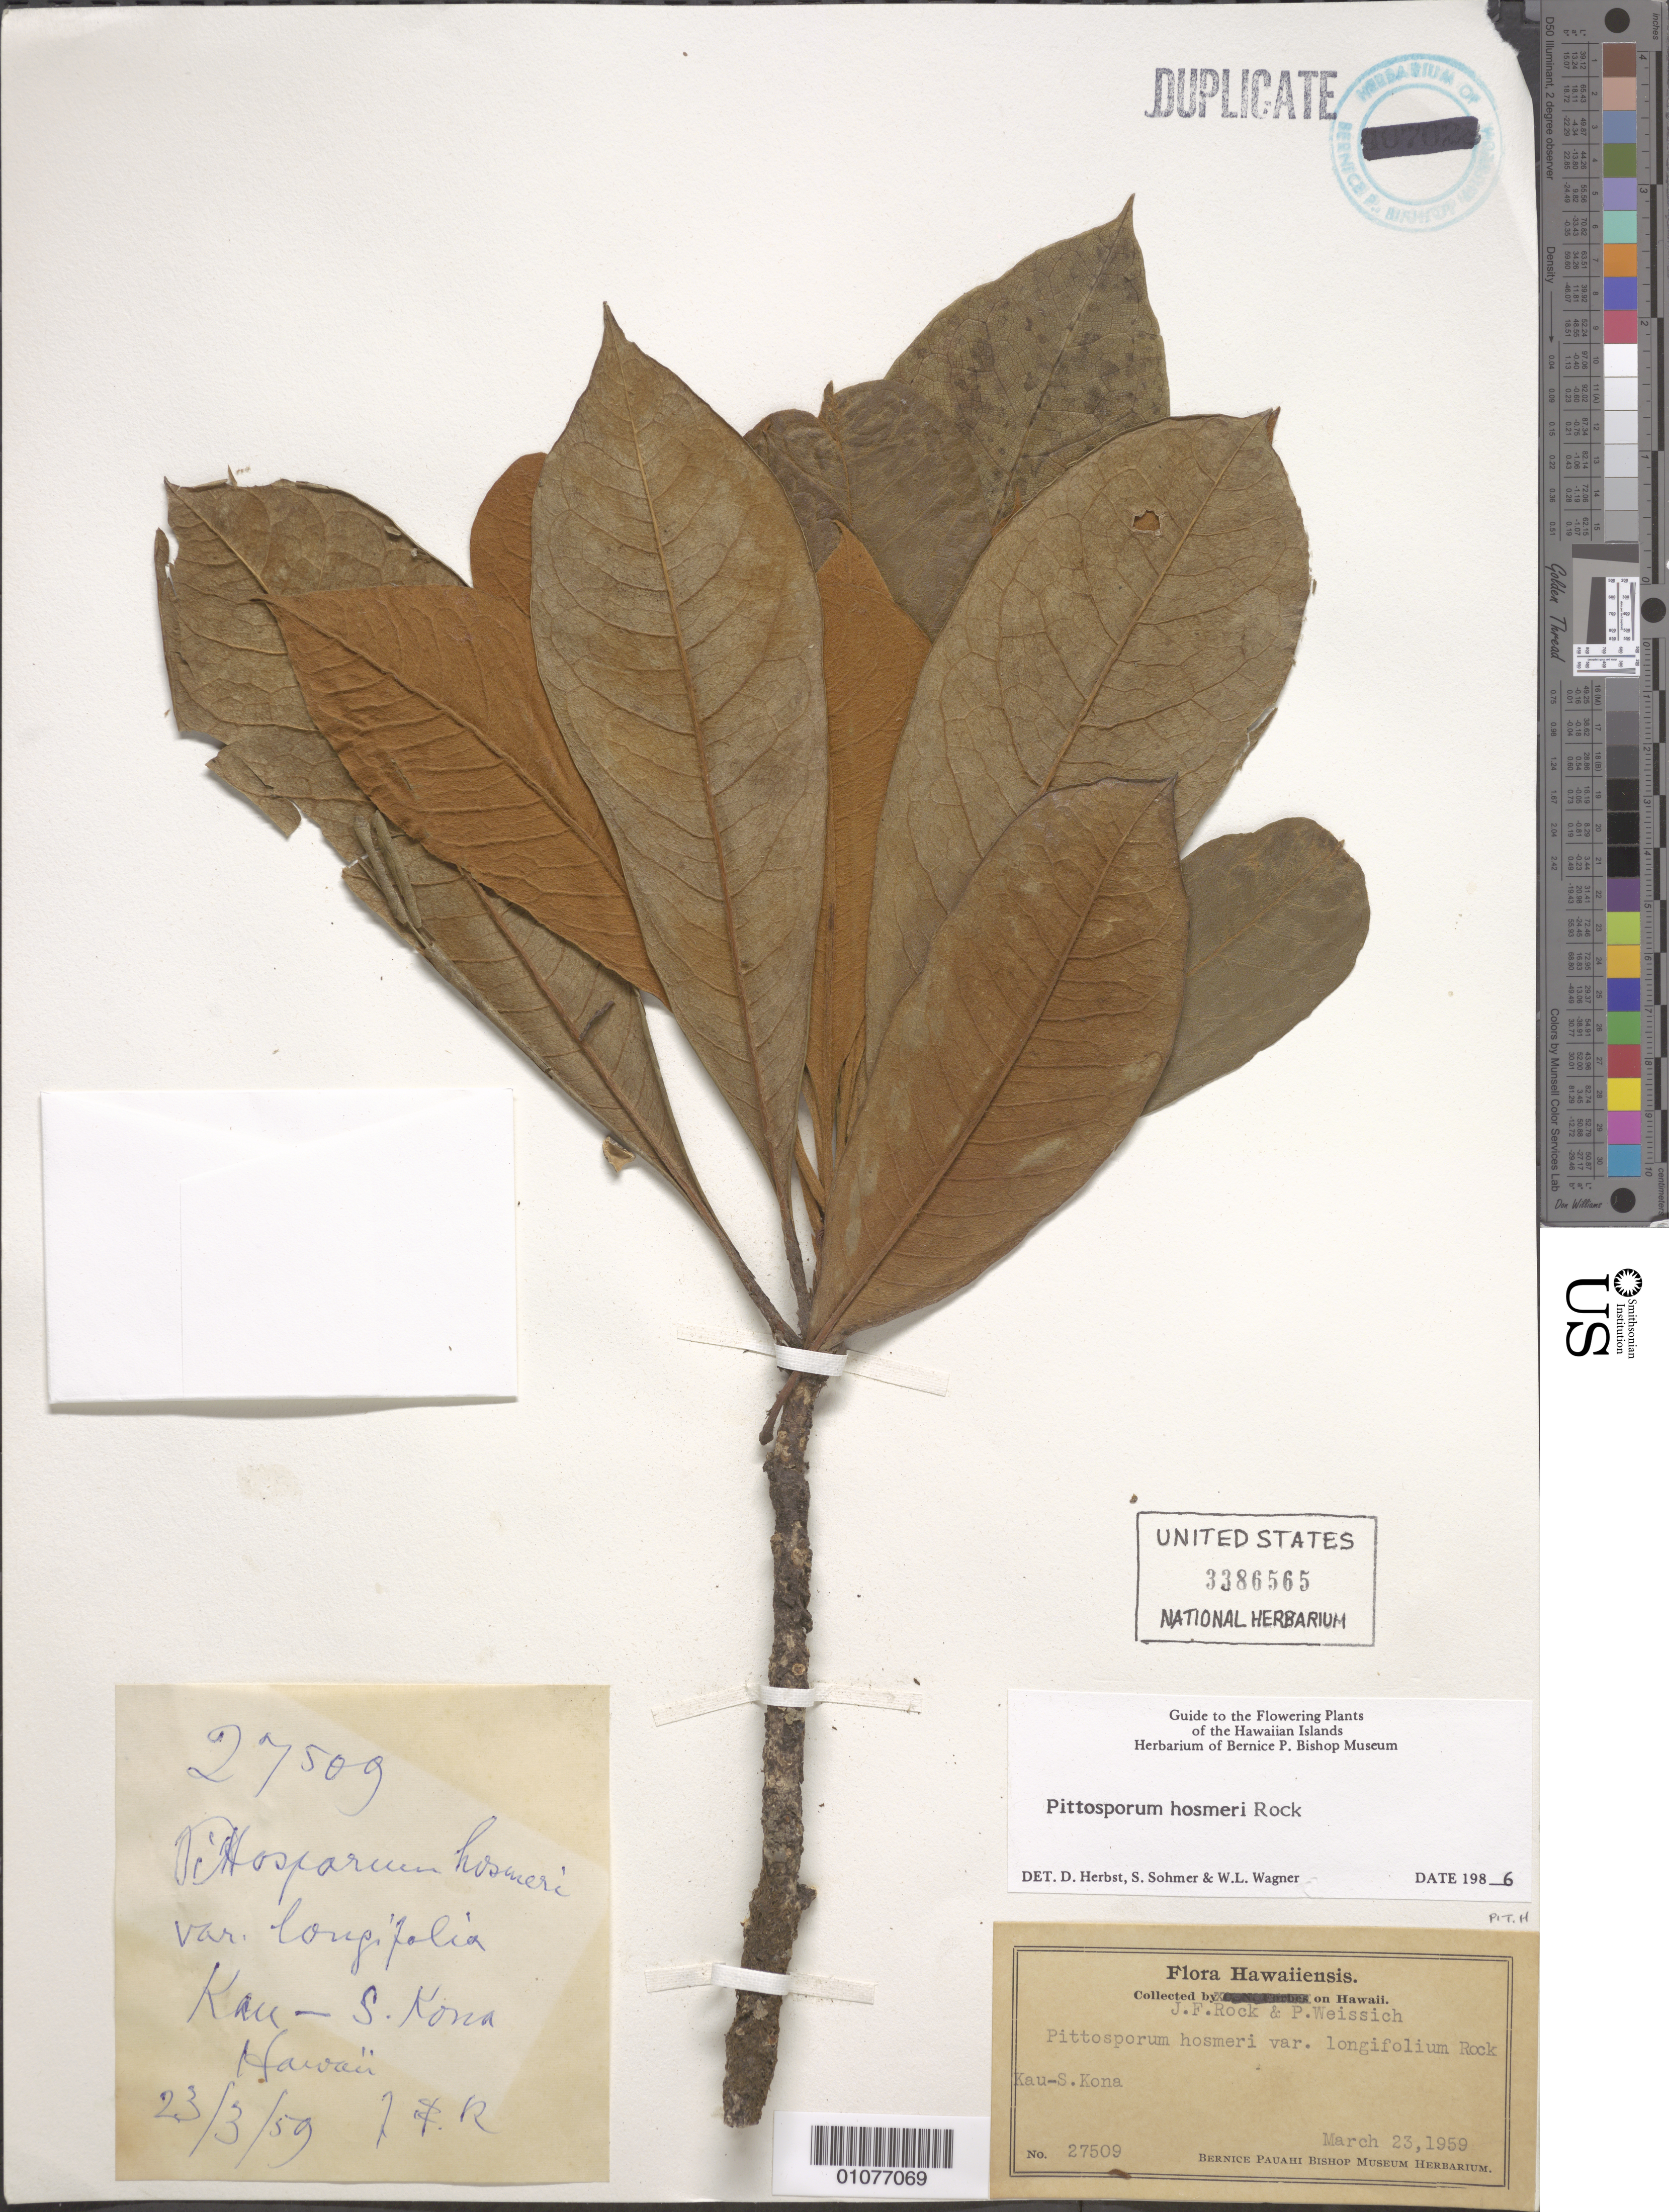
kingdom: Plantae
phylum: Tracheophyta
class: Magnoliopsida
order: Apiales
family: Pittosporaceae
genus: Pittosporum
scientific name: Pittosporum hosmeri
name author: Rock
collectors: J. F. Rock & P. Weissich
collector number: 27509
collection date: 1959-03-23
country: United States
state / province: Hawaii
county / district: Hawaii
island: Hawaii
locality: Kau-S. Kona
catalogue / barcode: US 3386565